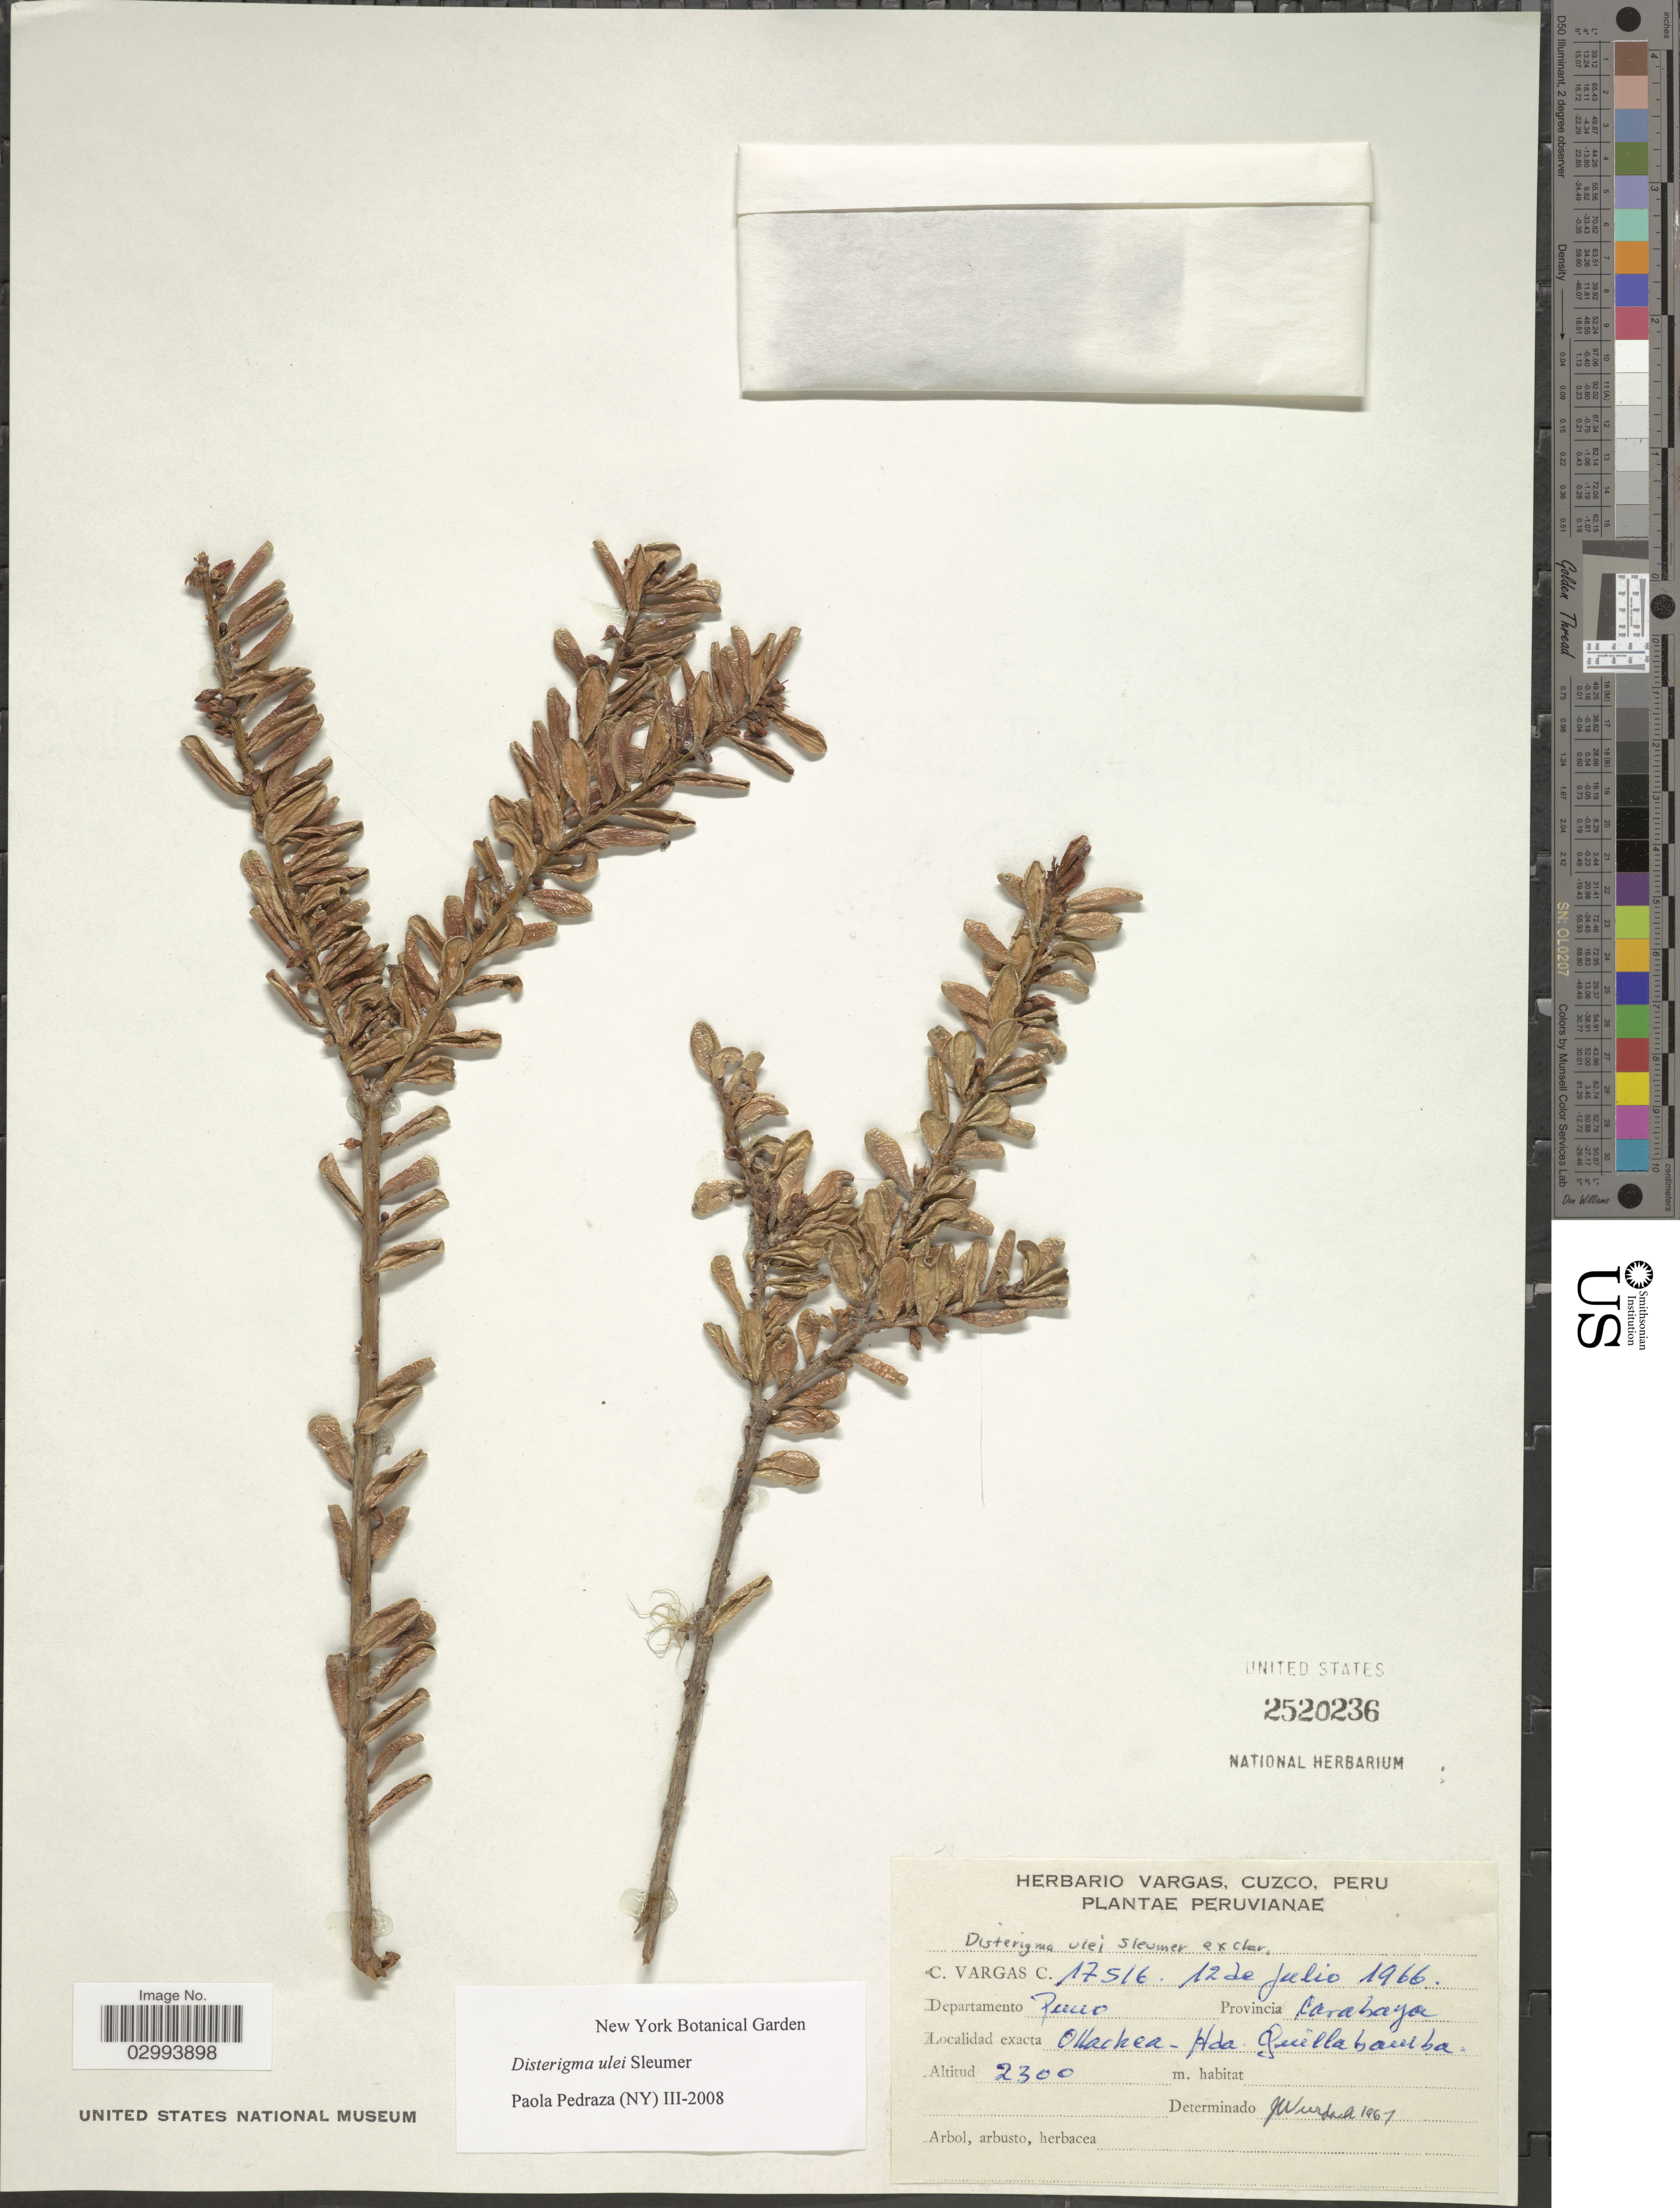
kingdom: Plantae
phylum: Tracheophyta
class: Magnoliopsida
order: Ericales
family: Ericaceae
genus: Disterigma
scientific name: Disterigma ulei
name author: Sleumer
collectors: C. Vargas Calderón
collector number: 17516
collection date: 1966-07-12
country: Peru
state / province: Puno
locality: Departamento Puno. Provincia Carabaya. Ollachea-Hda. Quillabamba.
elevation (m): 2300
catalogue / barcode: US 2520236